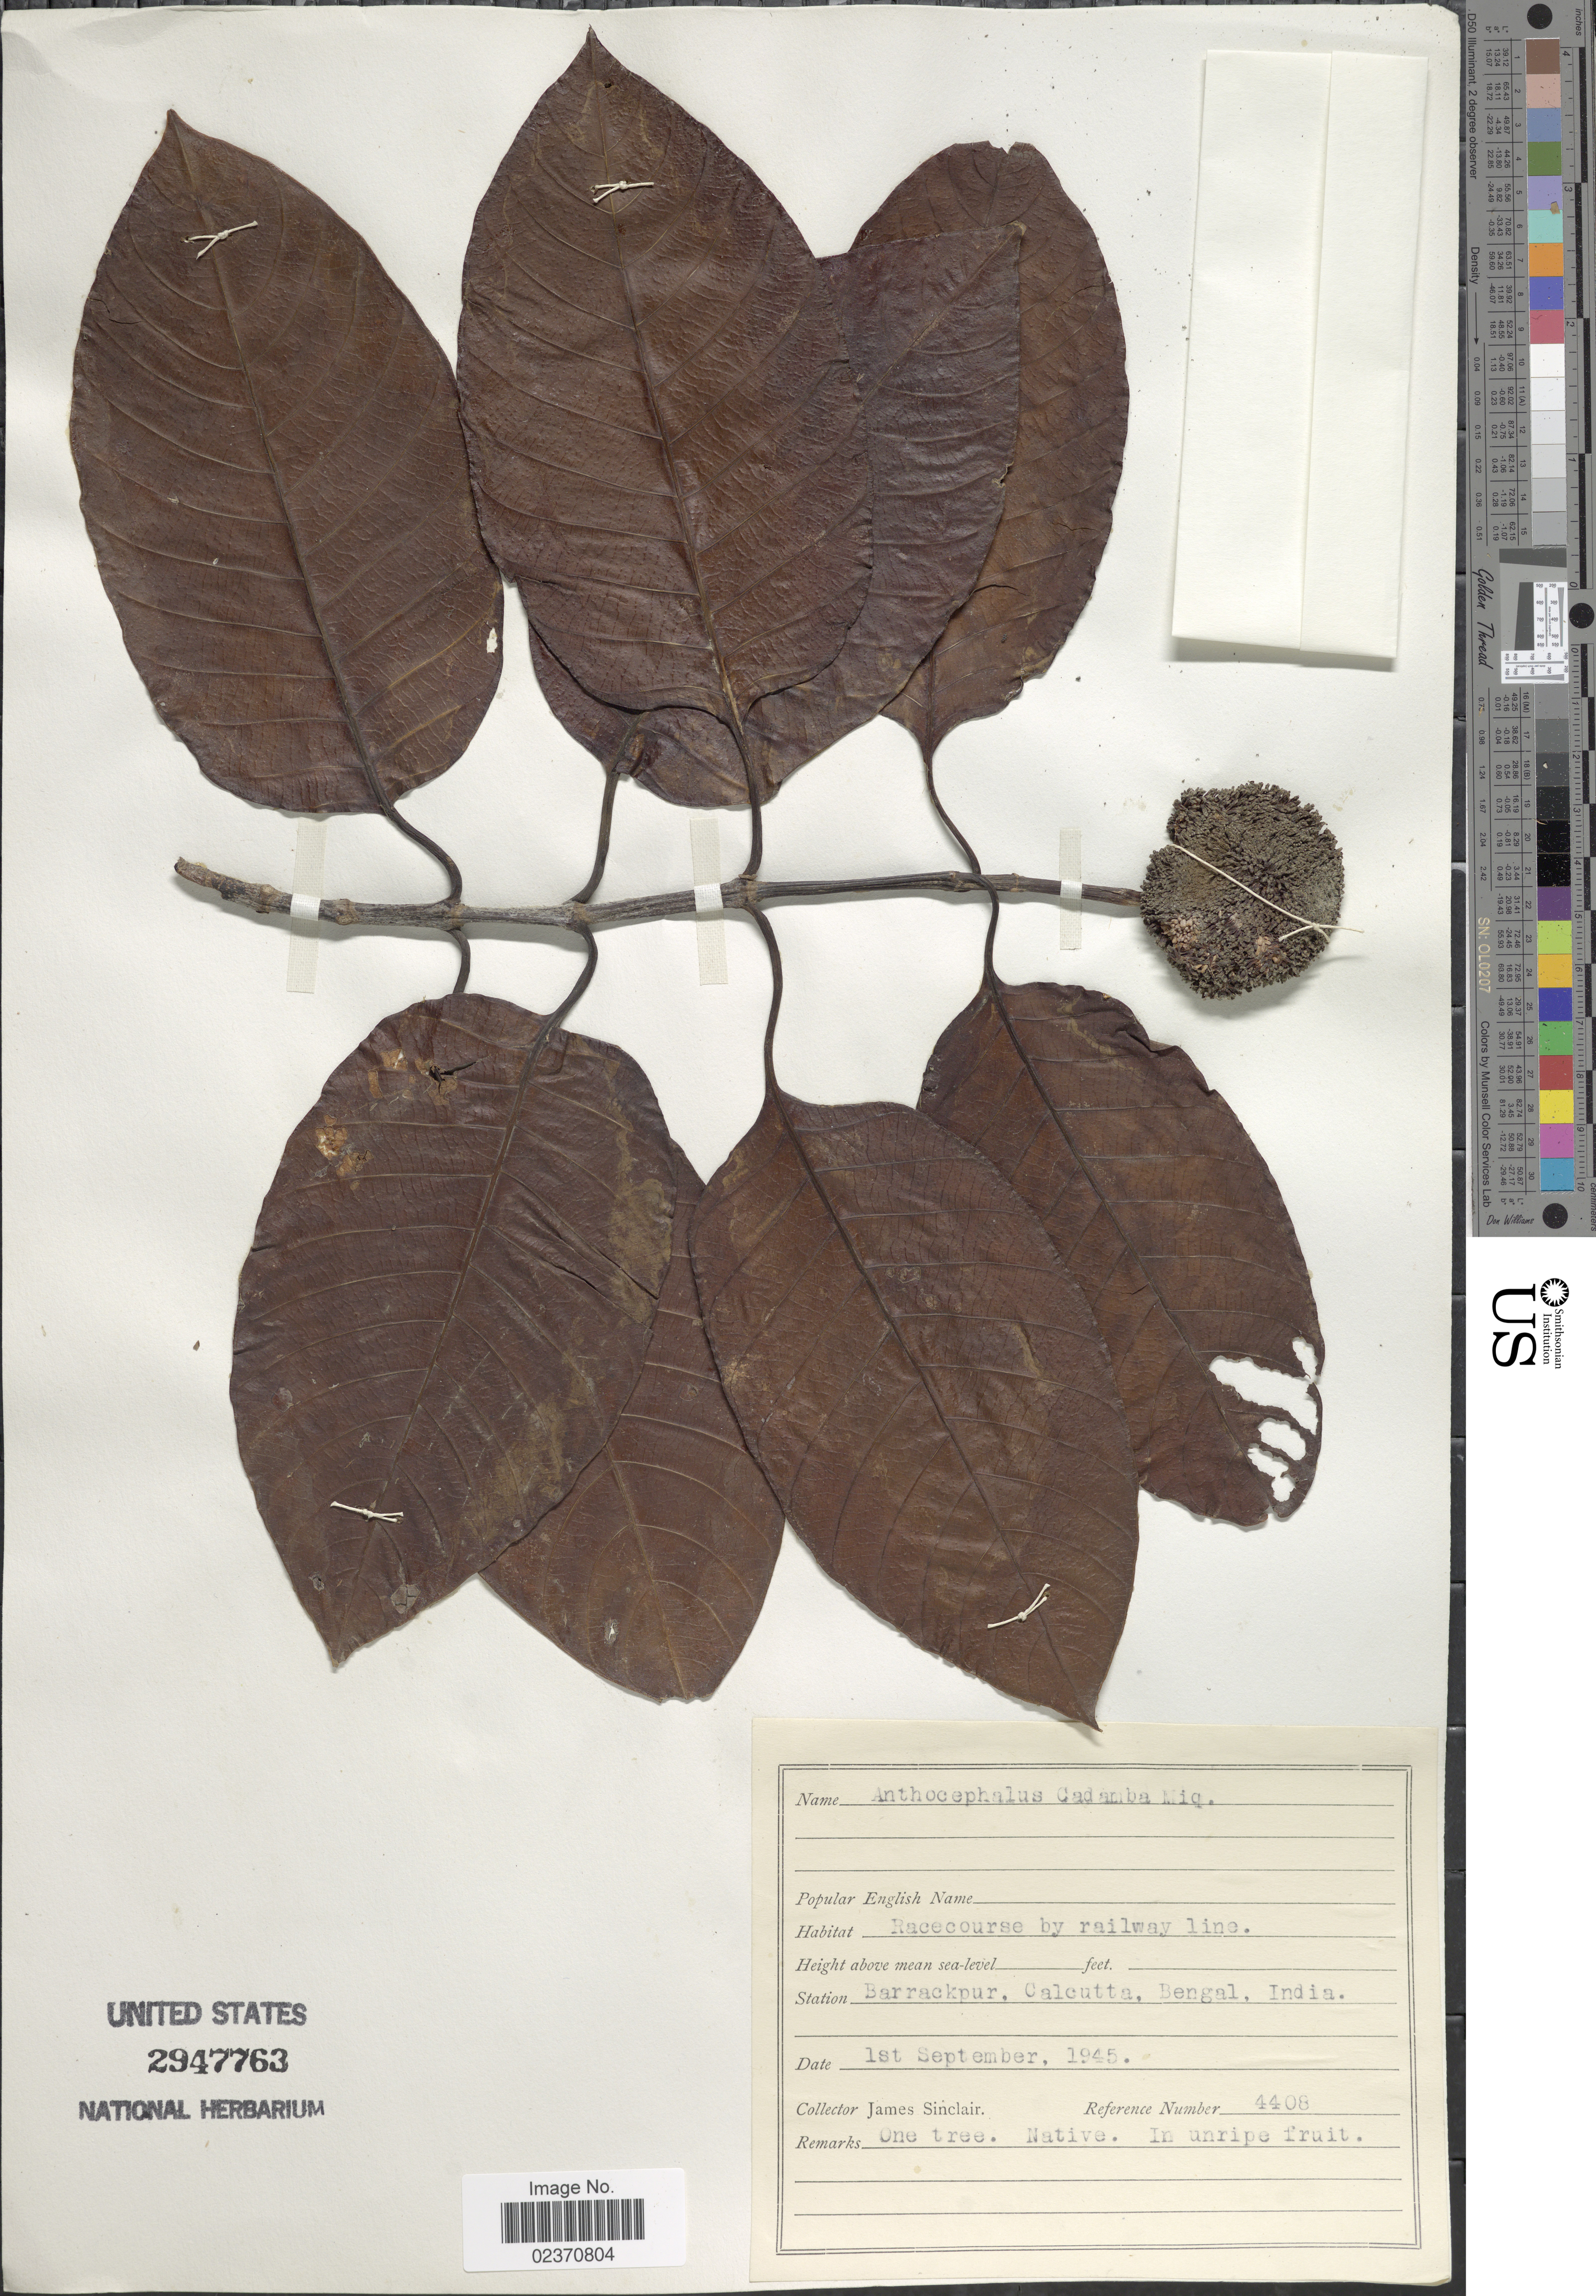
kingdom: Plantae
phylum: Tracheophyta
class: Magnoliopsida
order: Gentianales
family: Rubiaceae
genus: Neolamarckia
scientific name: Neolamarckia cadamba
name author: (Roxb.) Bosser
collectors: J. Sinclair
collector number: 4408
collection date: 1945-09-01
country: India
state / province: West Bengal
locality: Barrackpur, Calcutta, Bengal.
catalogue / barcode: US 2947763